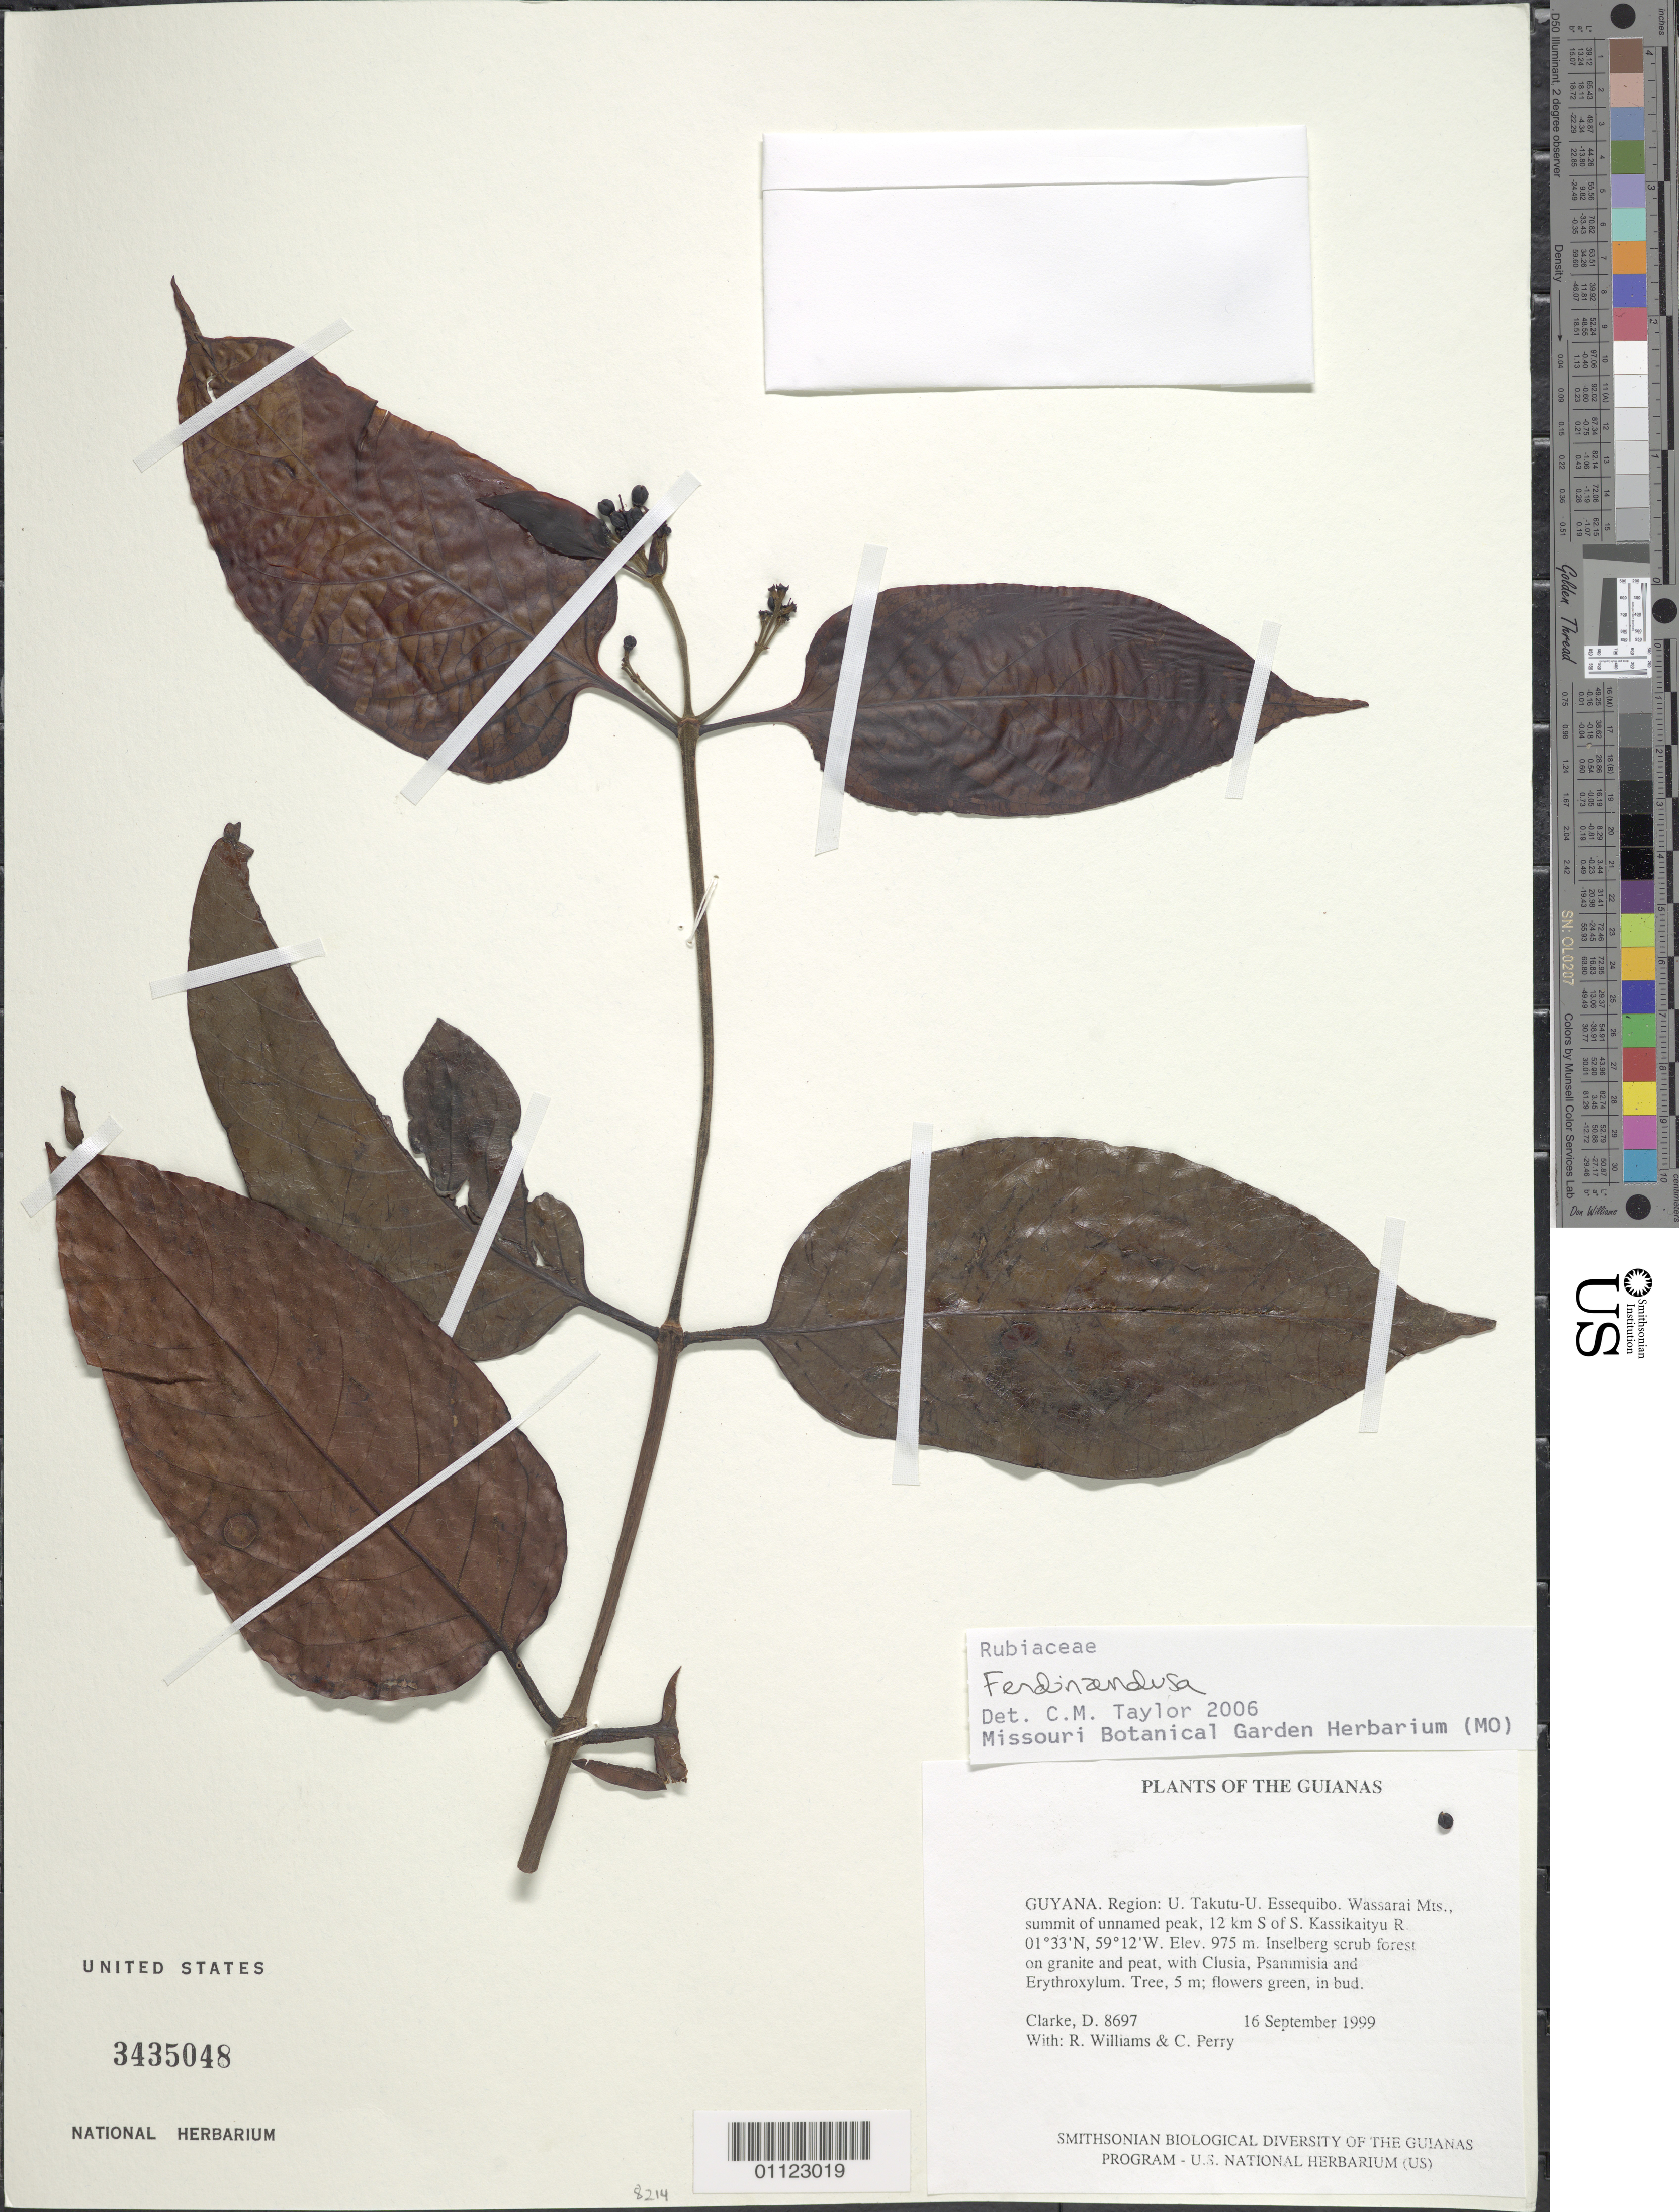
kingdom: Plantae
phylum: Tracheophyta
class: Magnoliopsida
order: Gentianales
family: Rubiaceae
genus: Ferdinandusa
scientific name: Ferdinandusa rudgeoides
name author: (Benth.) Wedd.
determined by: Kirkbride, J. H.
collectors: H. D. Clarke, R. Williams & C. Perry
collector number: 8697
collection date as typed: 16 September 1999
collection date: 1999-09-16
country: Guyana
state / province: U. Takutu-U. Essequibo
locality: Wassarai Mts., summit of unnamed peak, 12 km S of S. Kassikaityu R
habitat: Inselberg scrub forest on granite and peat, with Clusia, Psammisia and Erythroxylum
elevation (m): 975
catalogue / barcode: US 3435048